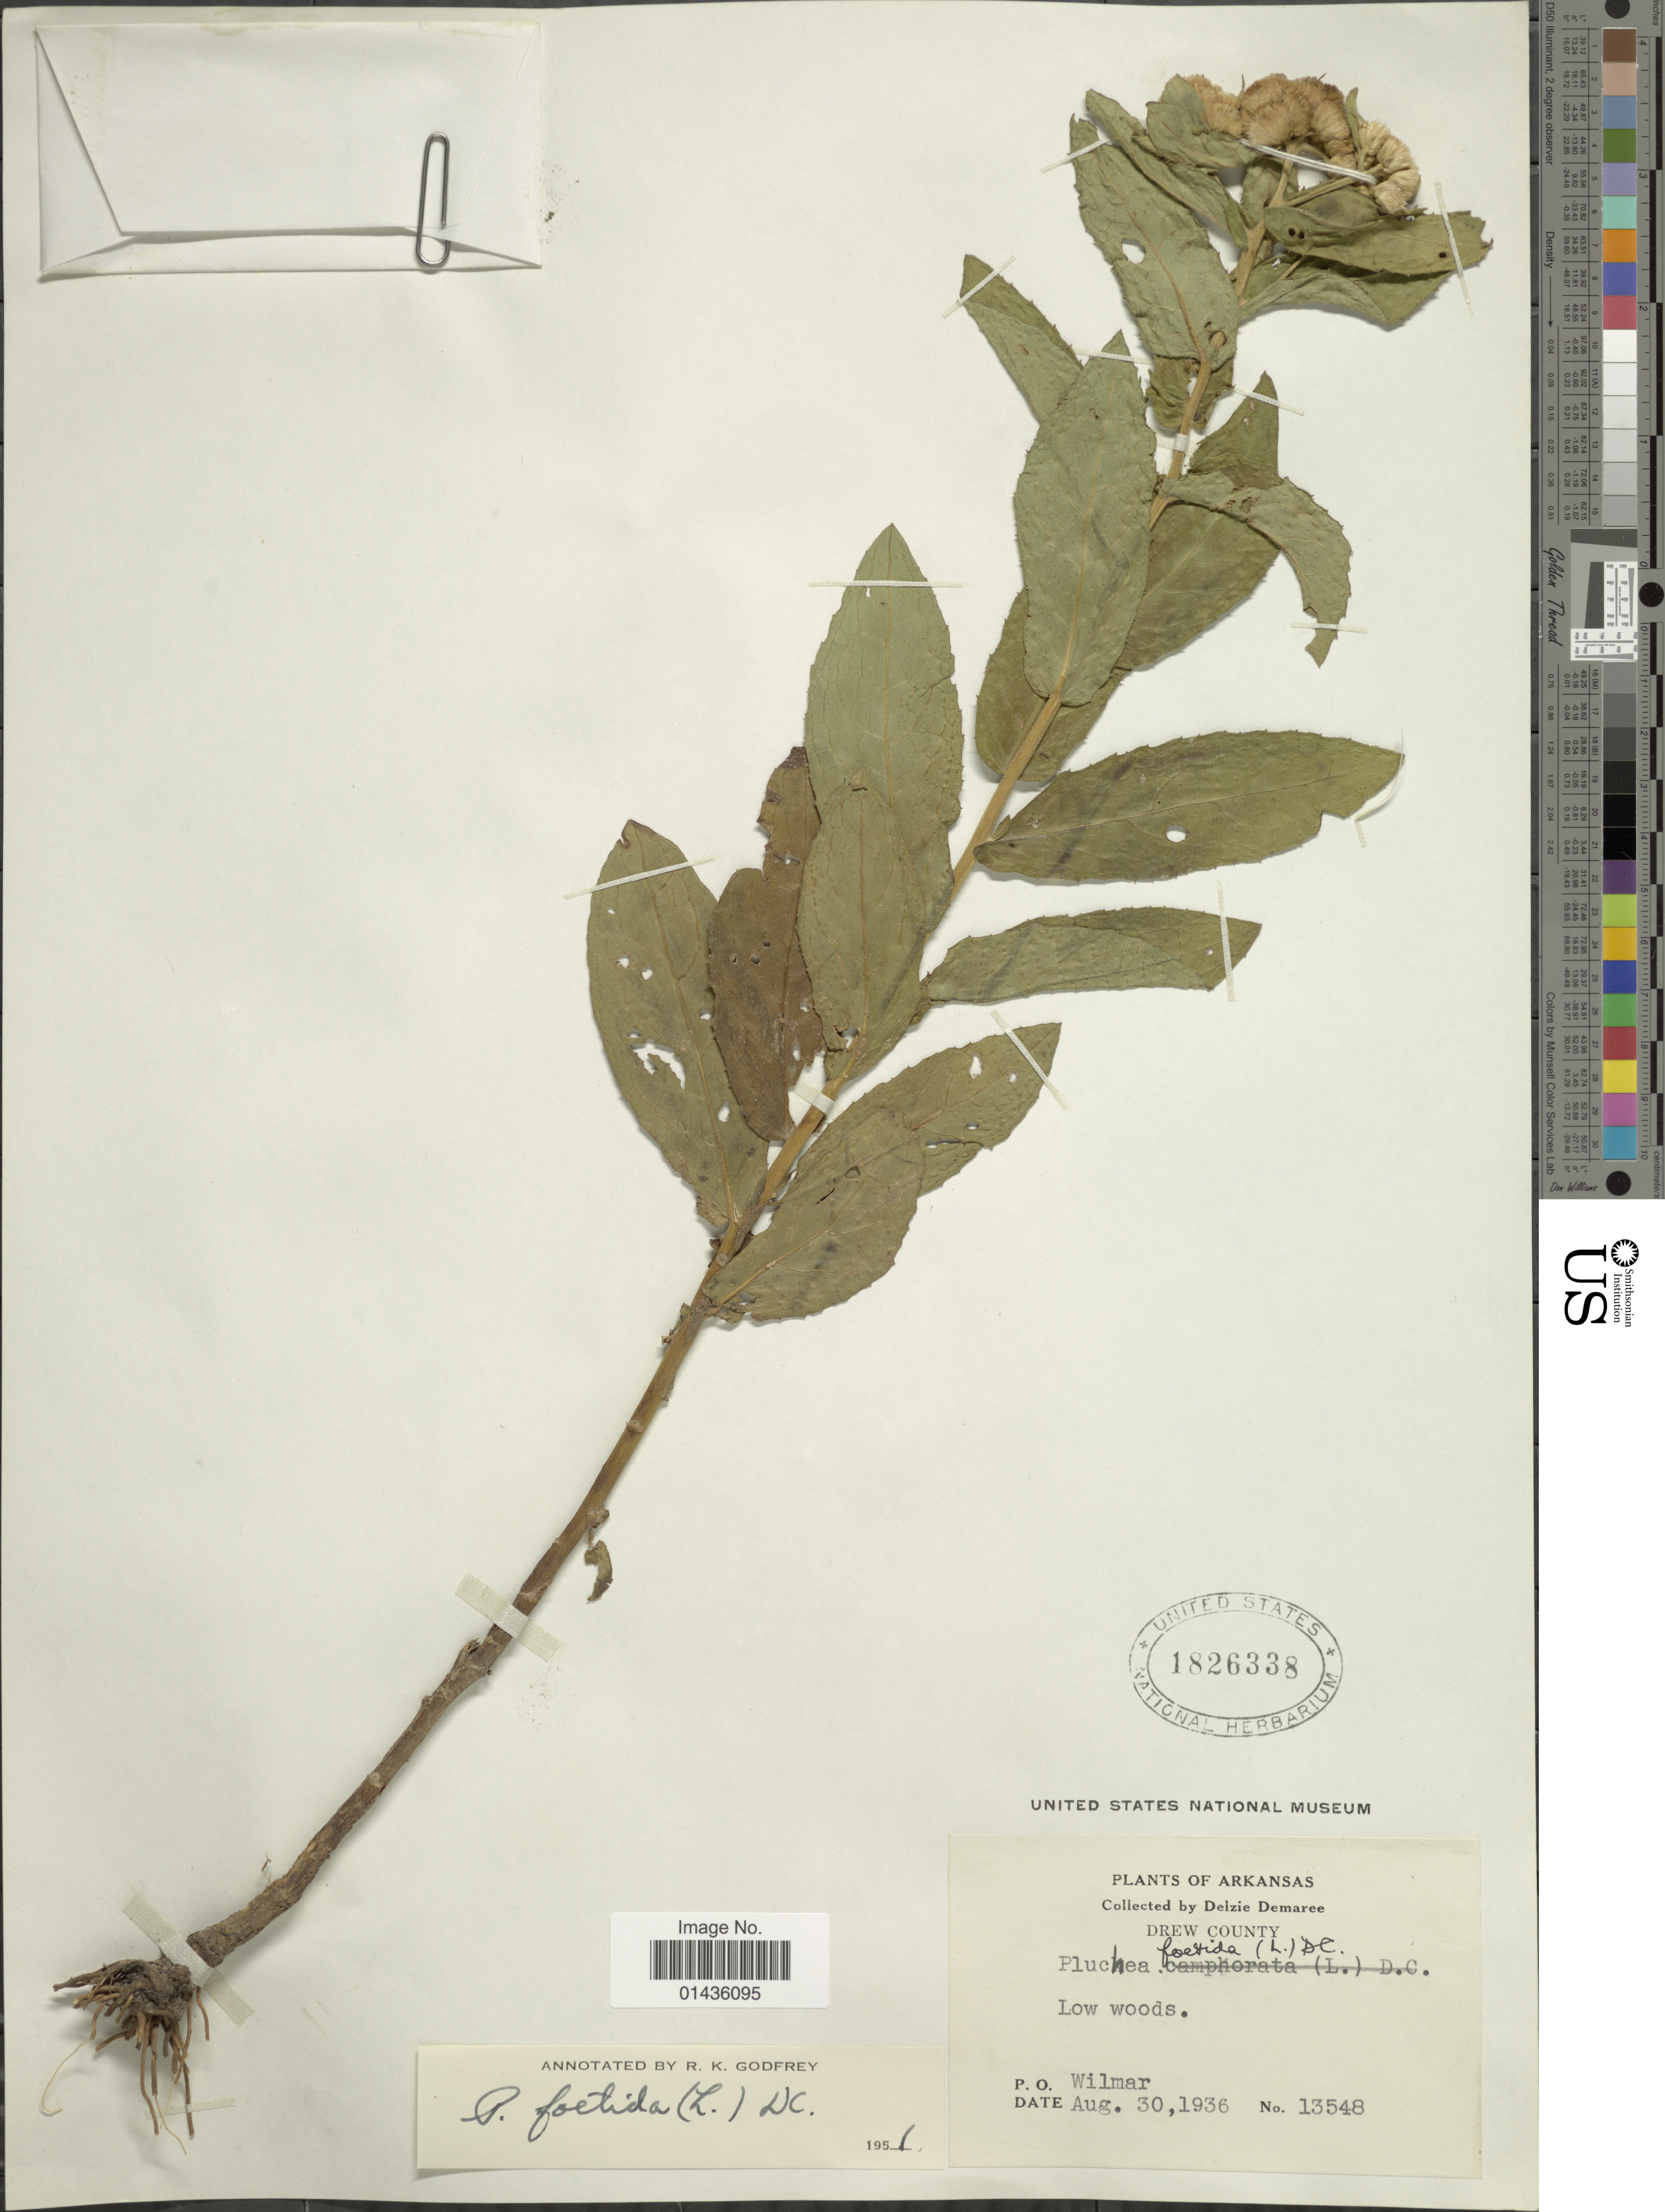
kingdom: Plantae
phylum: Tracheophyta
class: Magnoliopsida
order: Asterales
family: Asteraceae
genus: Pluchea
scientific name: Pluchea foetida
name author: (L.) DC.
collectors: D. Demaree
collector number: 13548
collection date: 1936-08-30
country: United States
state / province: Arkansas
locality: Drew County, P. O. Wilmar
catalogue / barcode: US 1826338